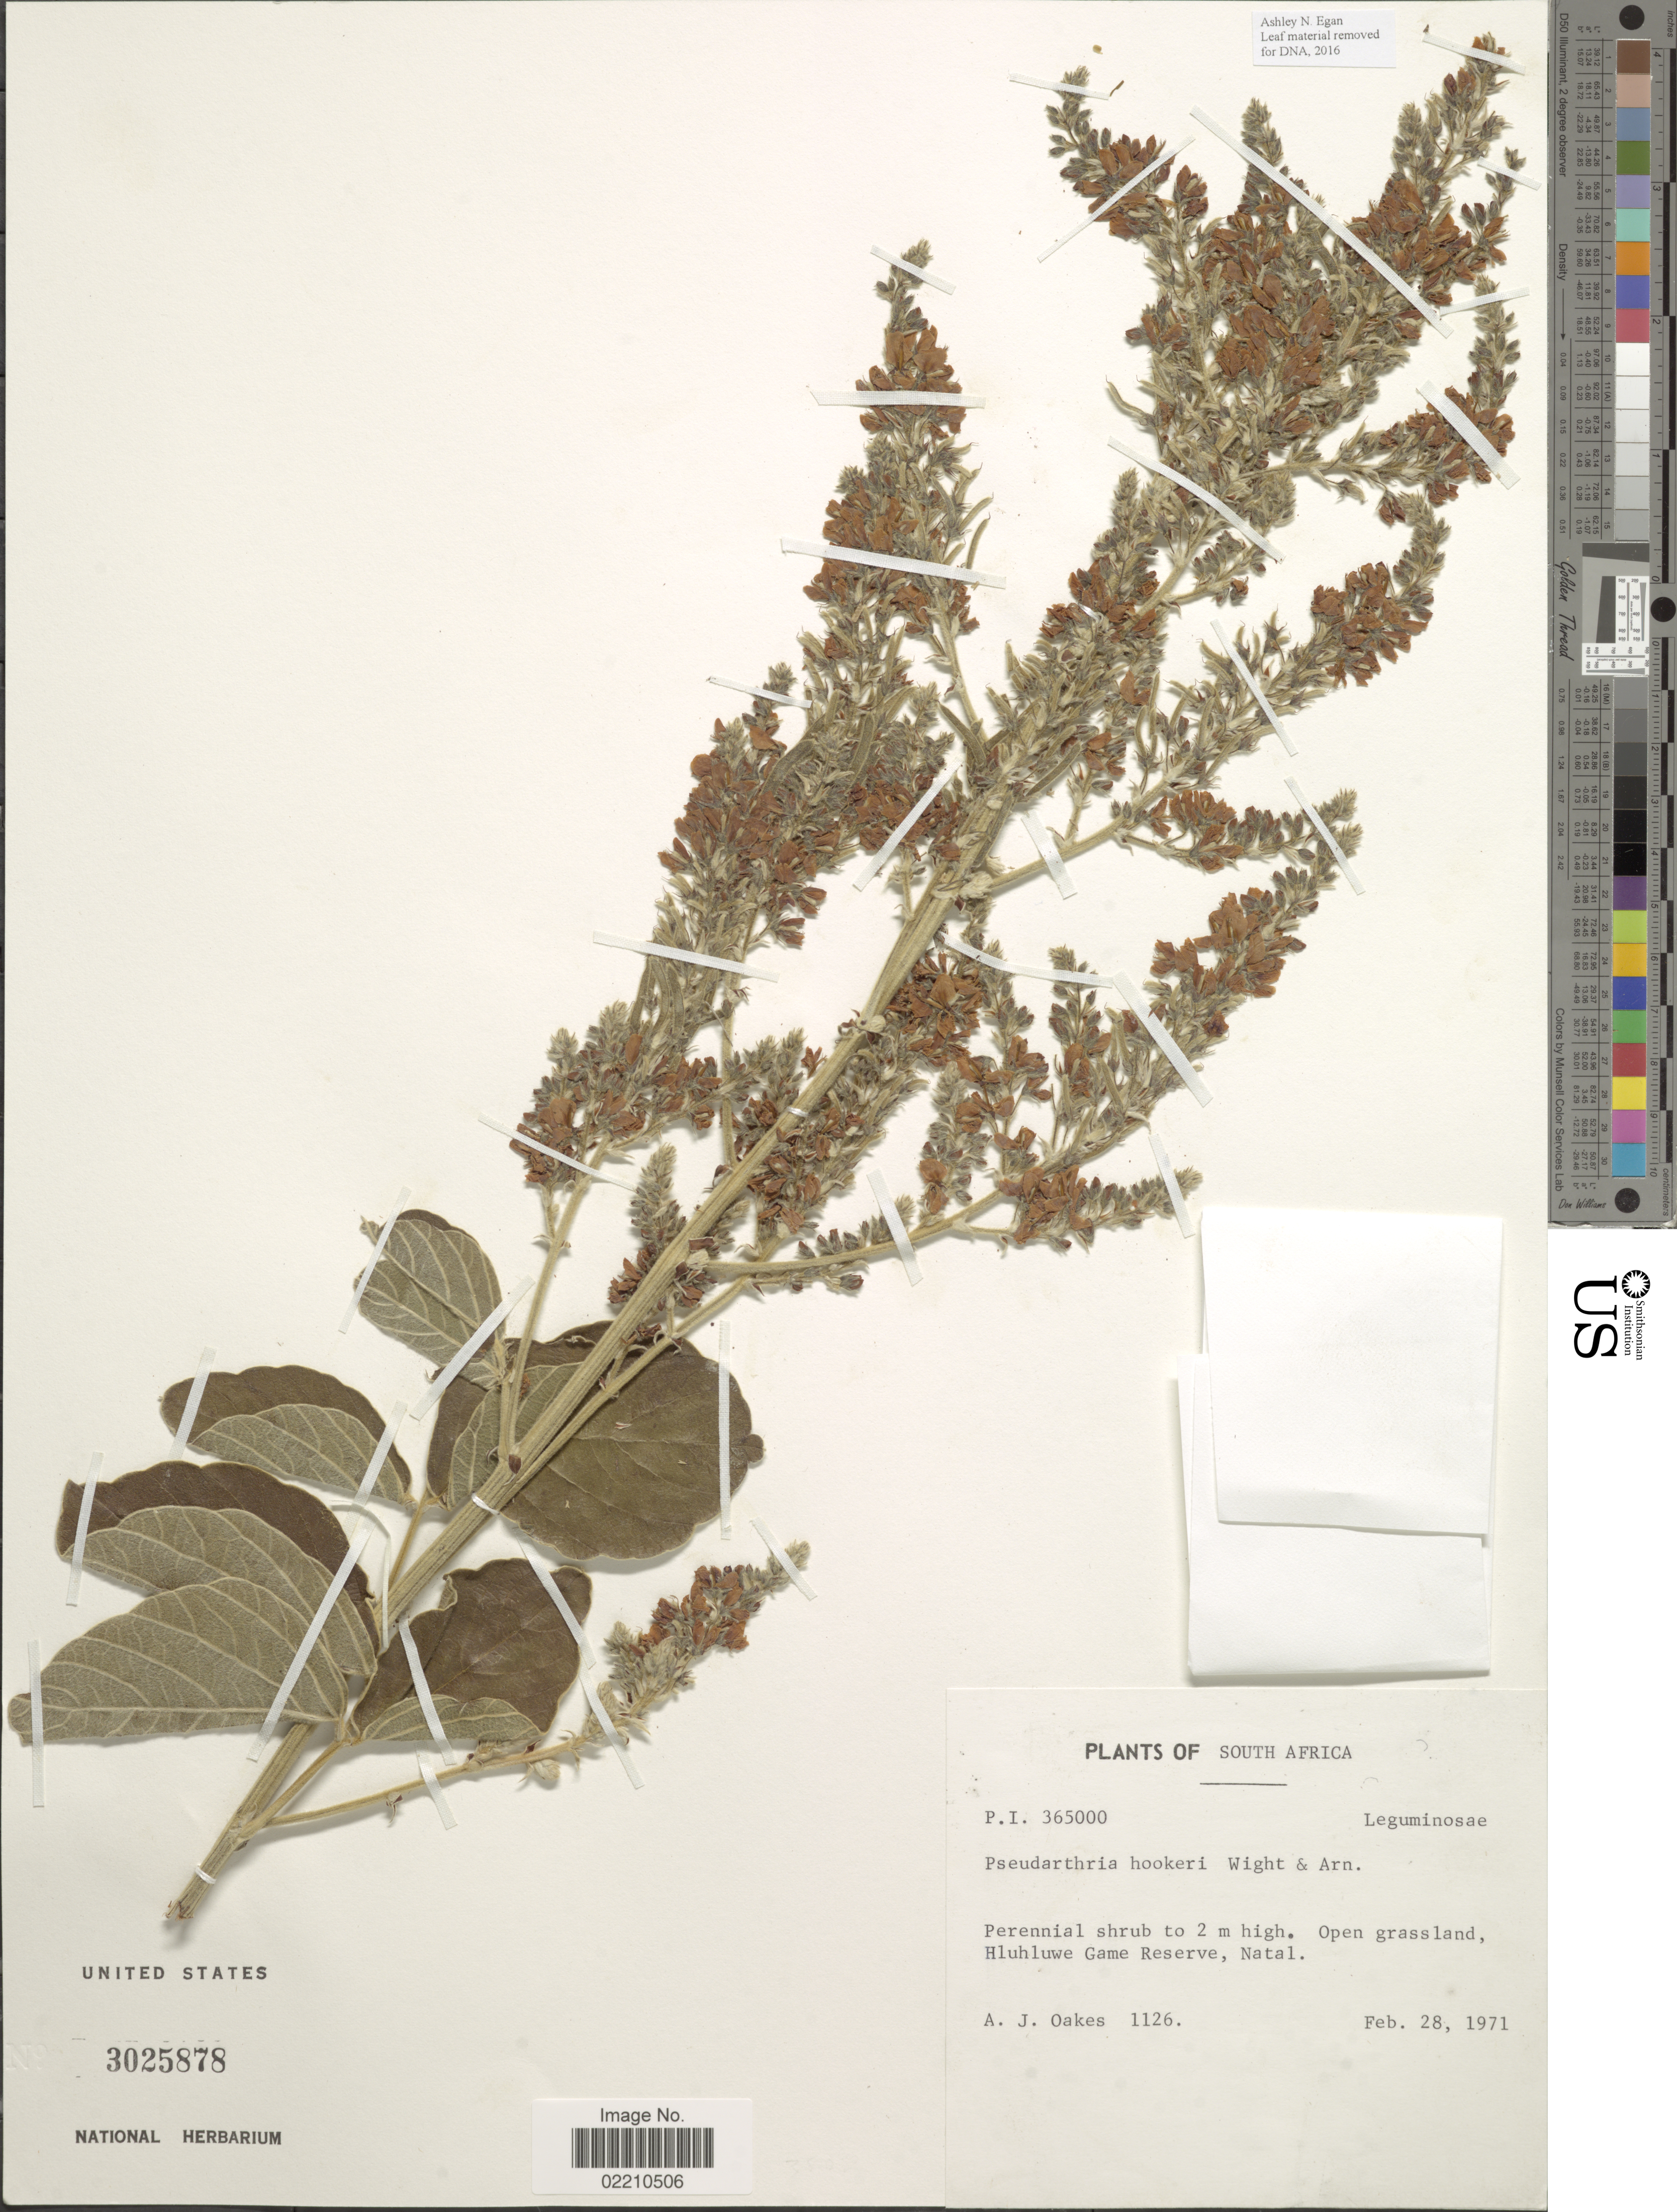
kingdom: Plantae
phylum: Tracheophyta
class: Magnoliopsida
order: Fabales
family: Fabaceae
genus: Pseudarthria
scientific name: Pseudarthria hookeri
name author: Wight & Arn.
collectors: A. Oakes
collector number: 1126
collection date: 1971-02-28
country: South Africa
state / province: KwaZulu-Natal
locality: Open grassland, Hluhluwe Game Reserve, Natal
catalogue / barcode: US 3025878